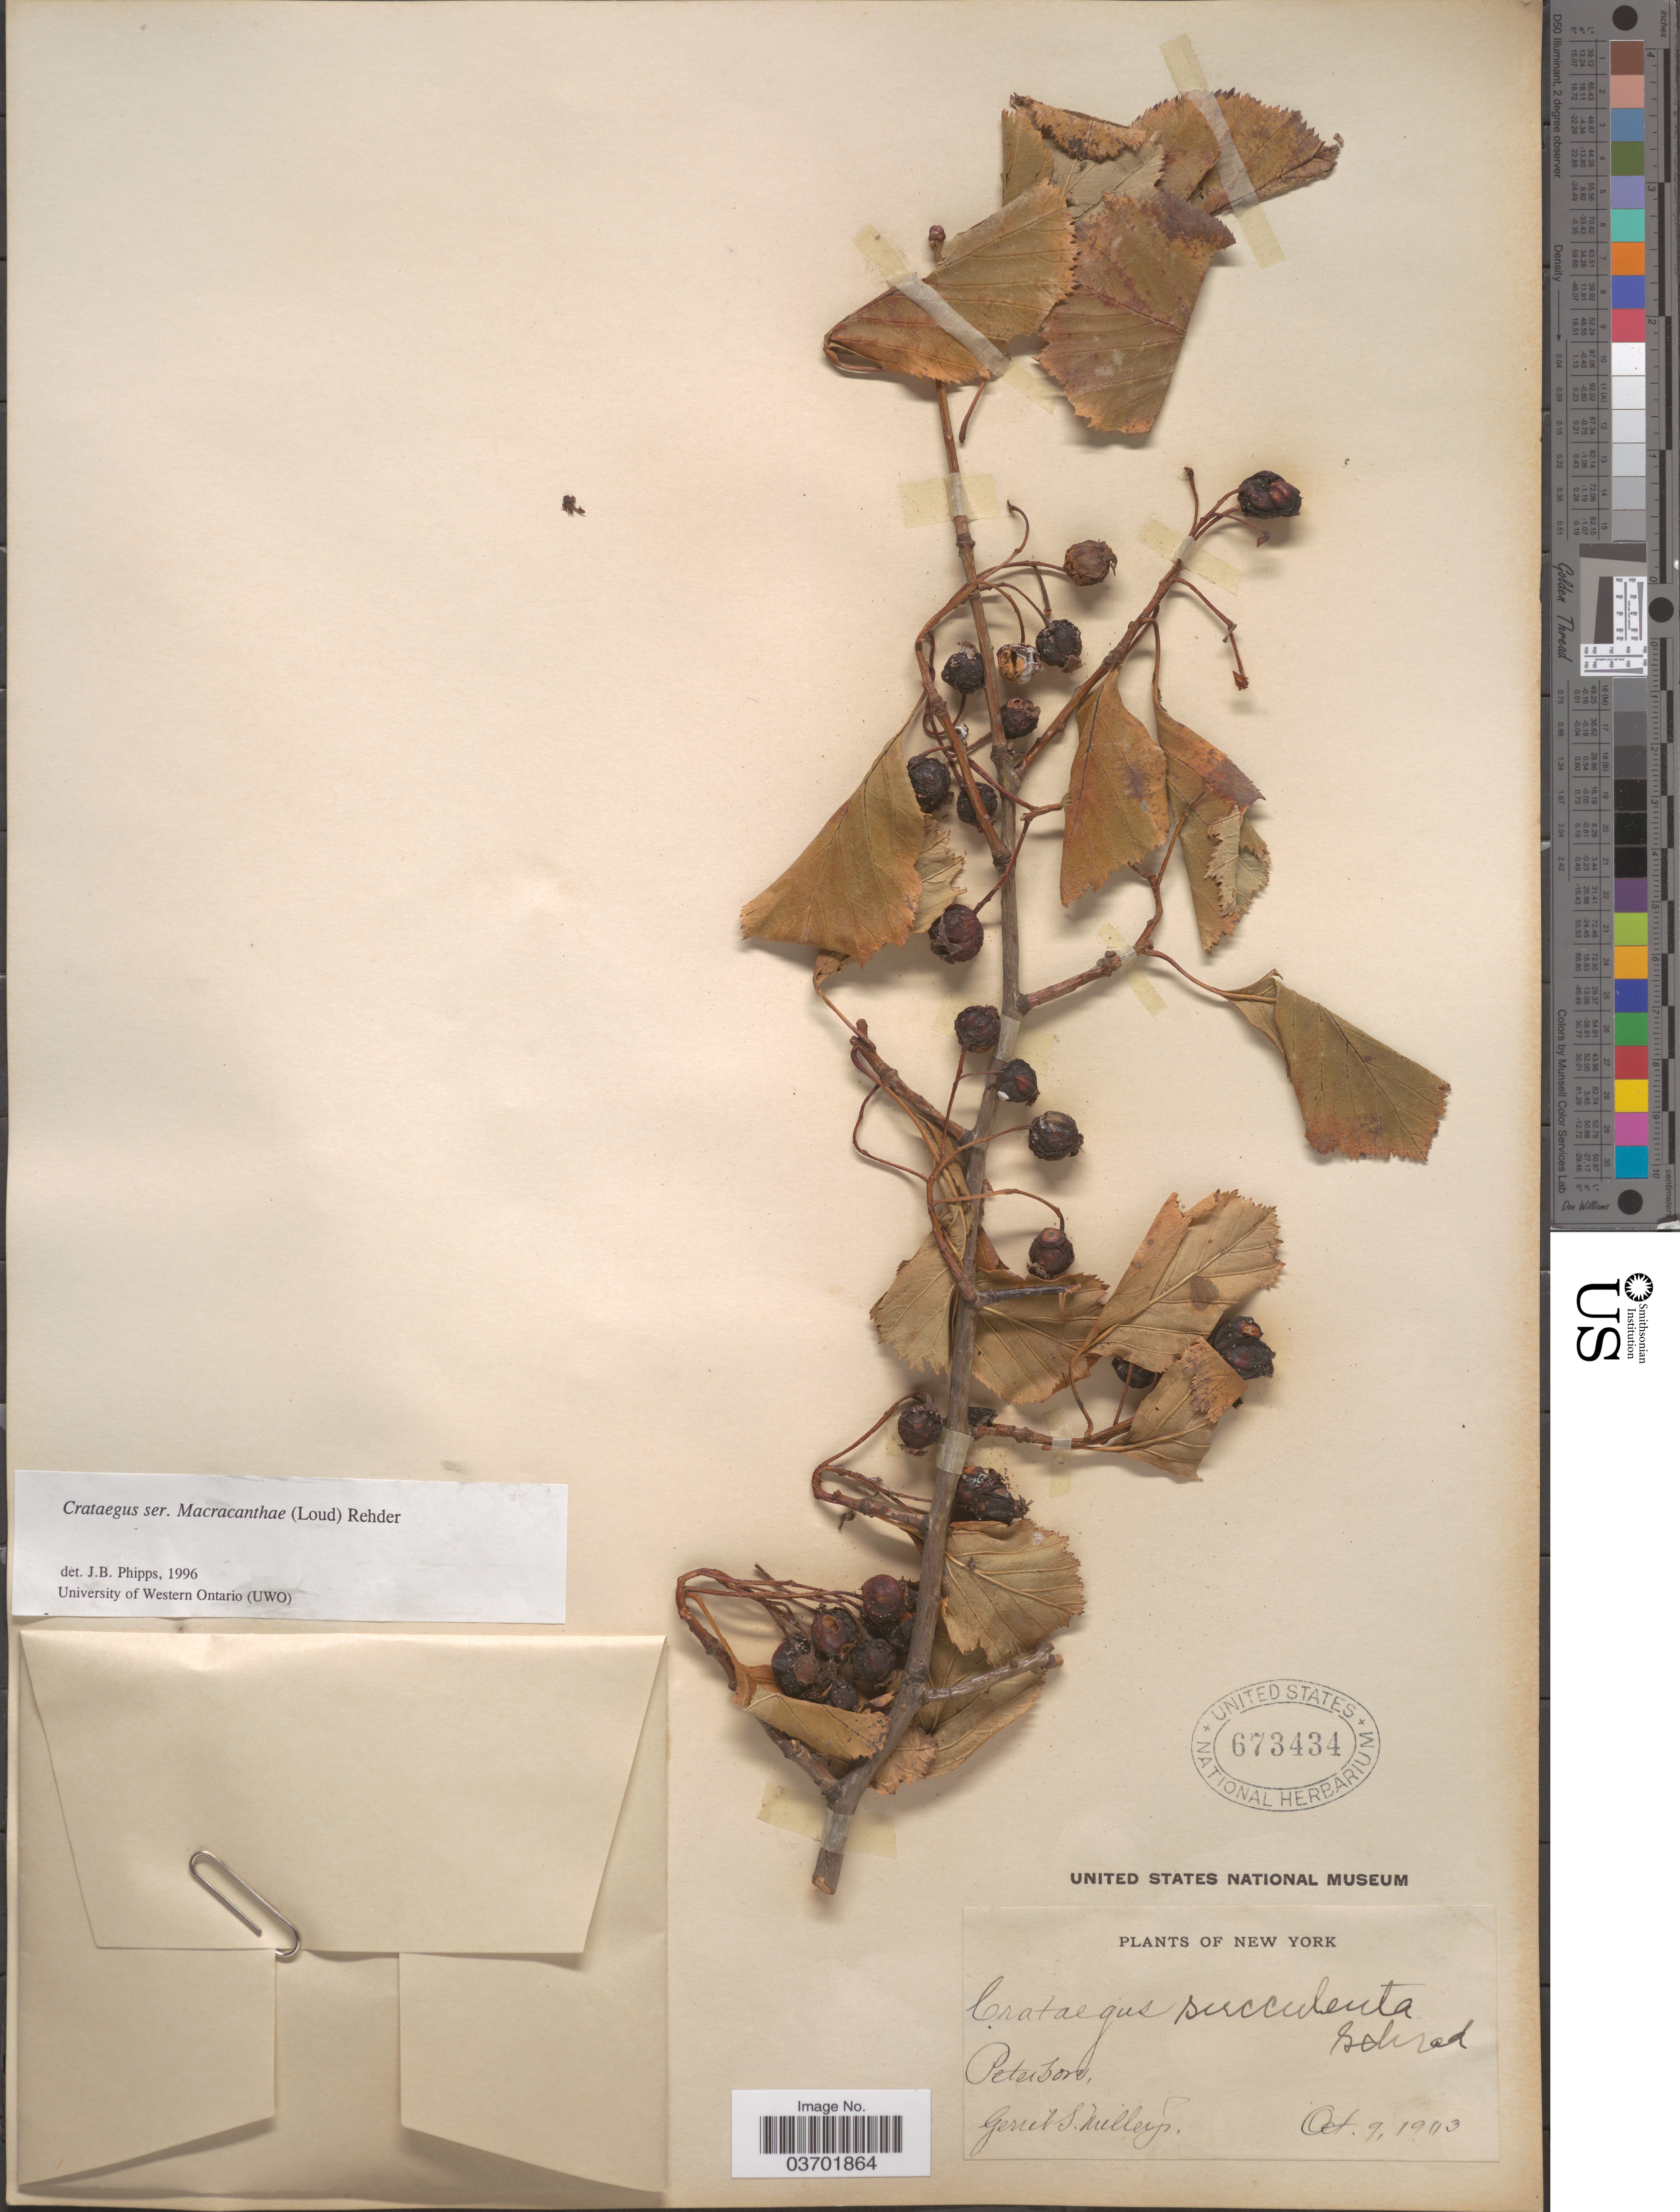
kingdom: Plantae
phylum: Tracheophyta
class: Magnoliopsida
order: Rosales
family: Rosaceae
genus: Crataegus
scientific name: Crataegus succulenta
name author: Schrad. ex Link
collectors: G. S. Miller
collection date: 1903-10-09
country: United States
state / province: New York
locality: Peterboro.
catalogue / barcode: US 673434